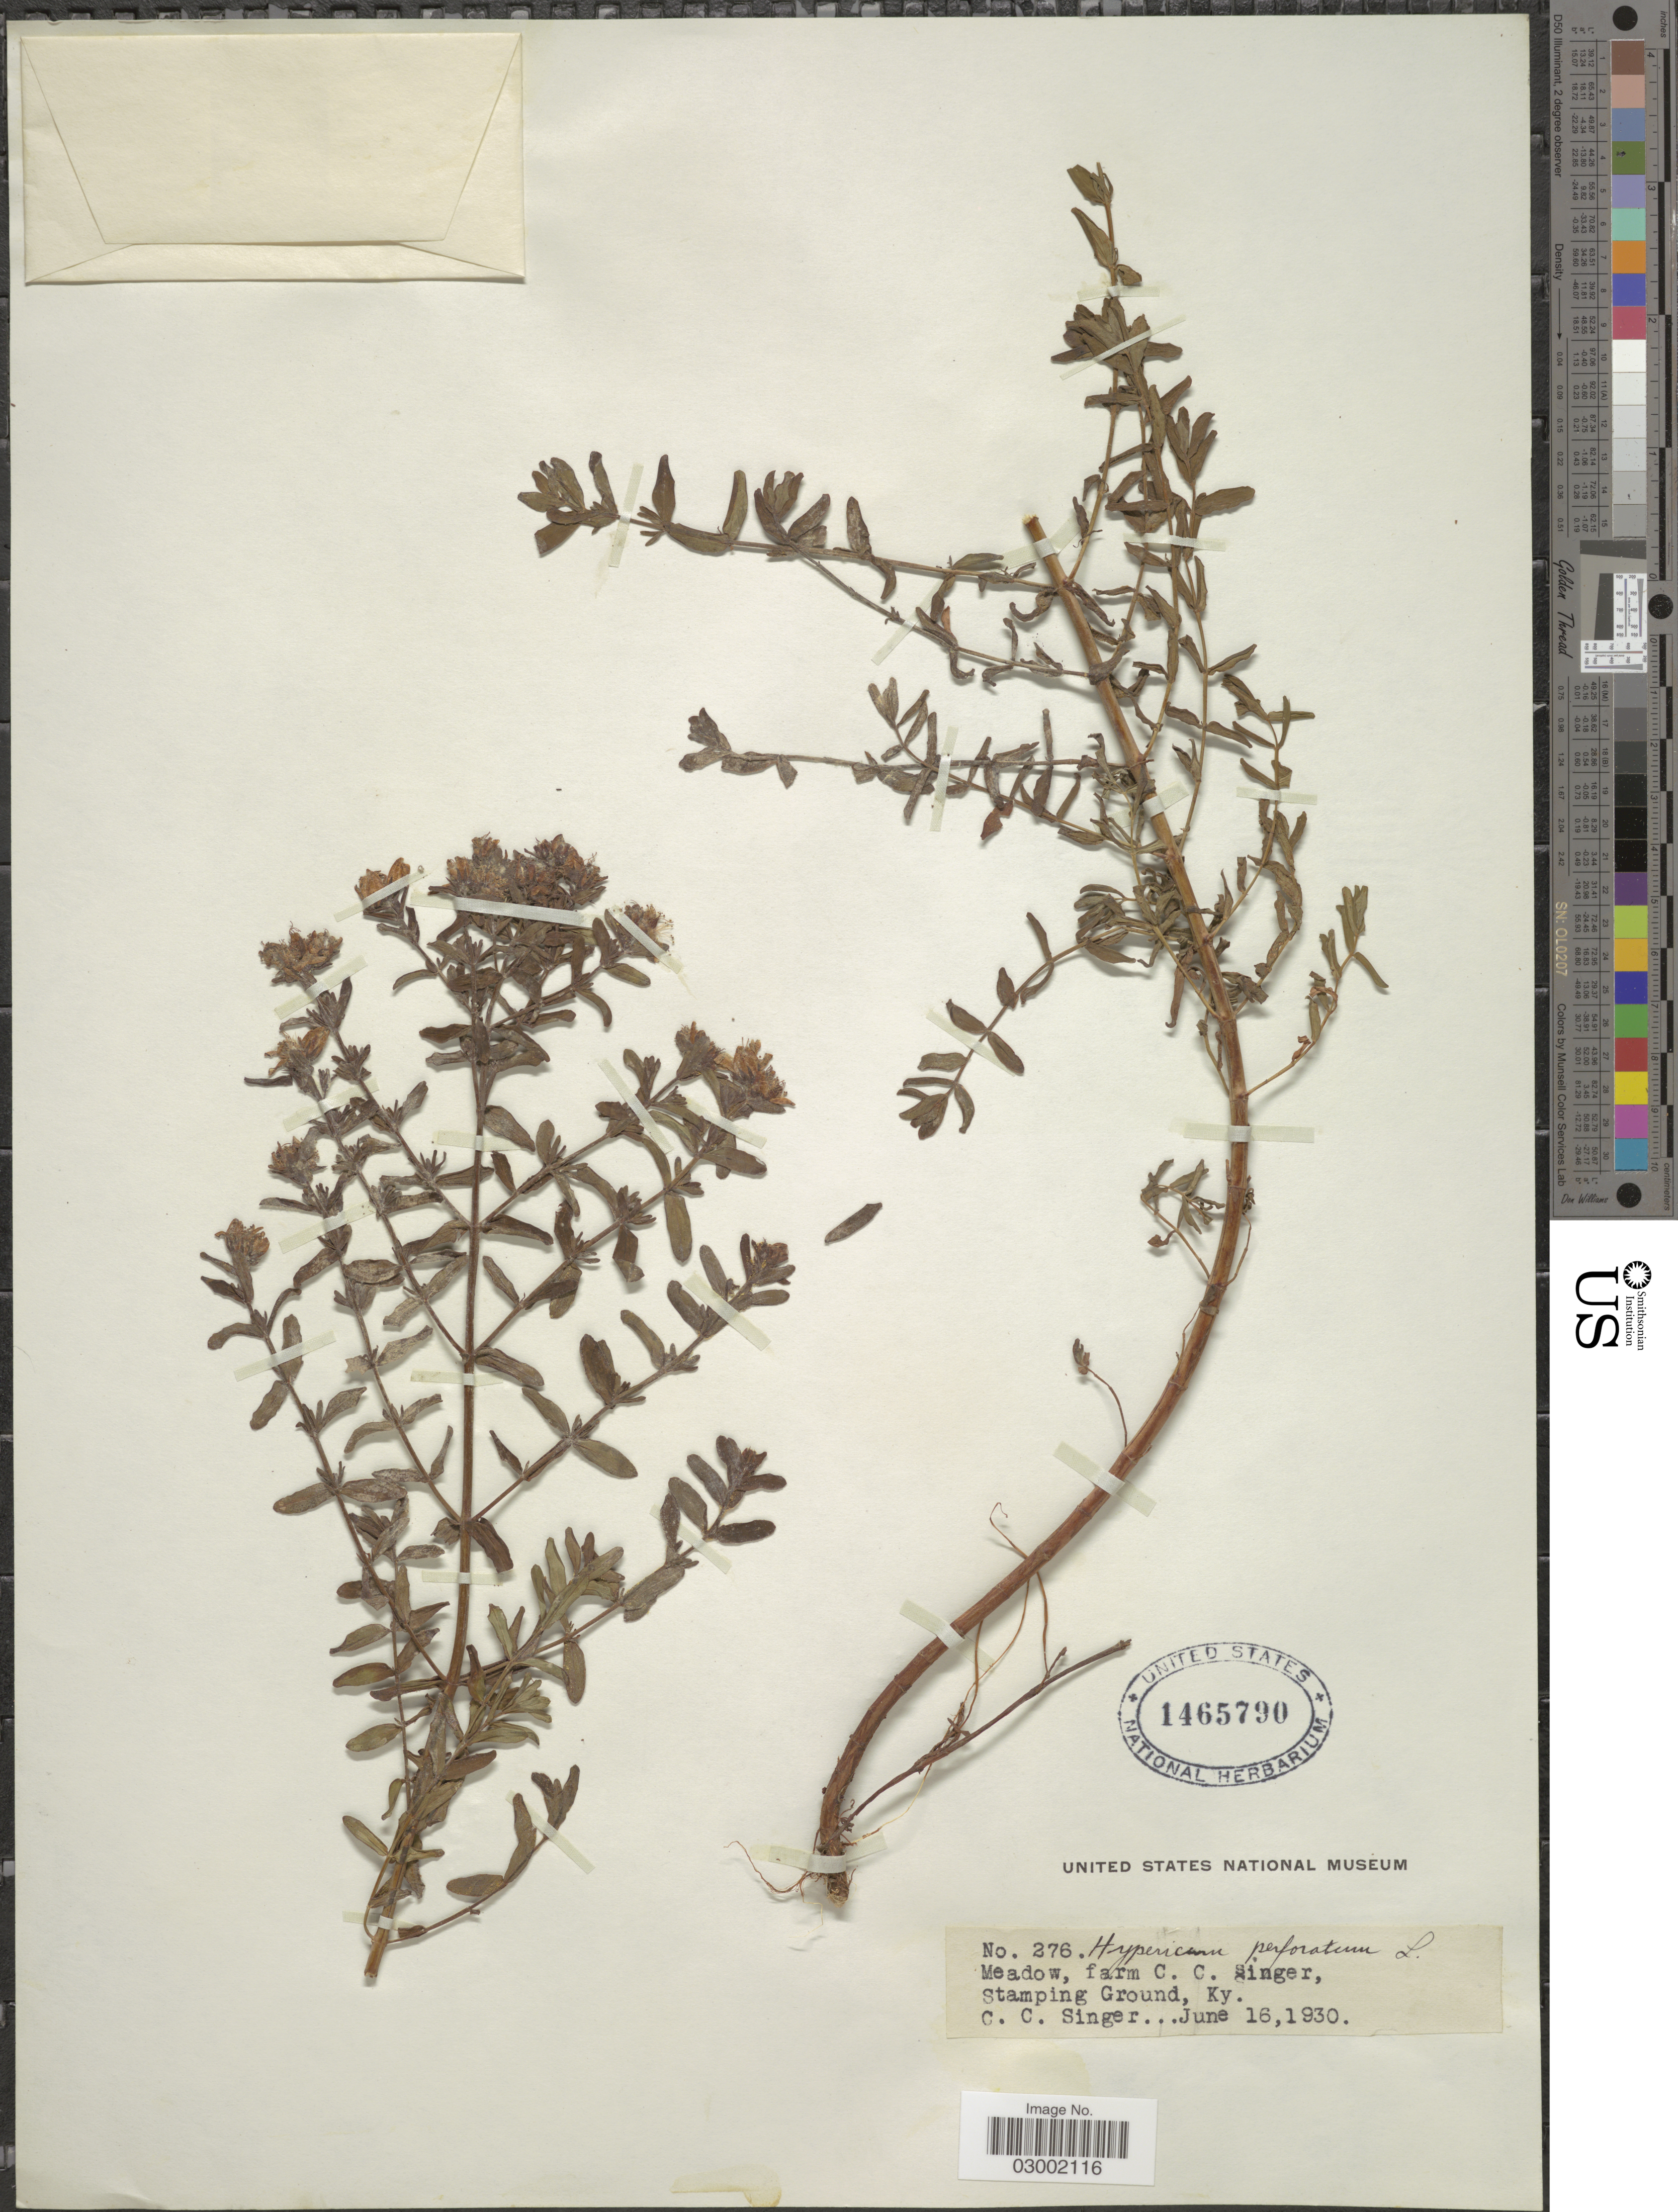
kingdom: Plantae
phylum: Tracheophyta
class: Magnoliopsida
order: Malpighiales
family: Hypericaceae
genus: Hypericum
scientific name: Hypericum perforatum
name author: L.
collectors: C. Singer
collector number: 276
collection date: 1930-06-16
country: United States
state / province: Kentucky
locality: Meadow, farm C.C. Singer, Stamping Ground, Ky.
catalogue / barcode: US 1465790